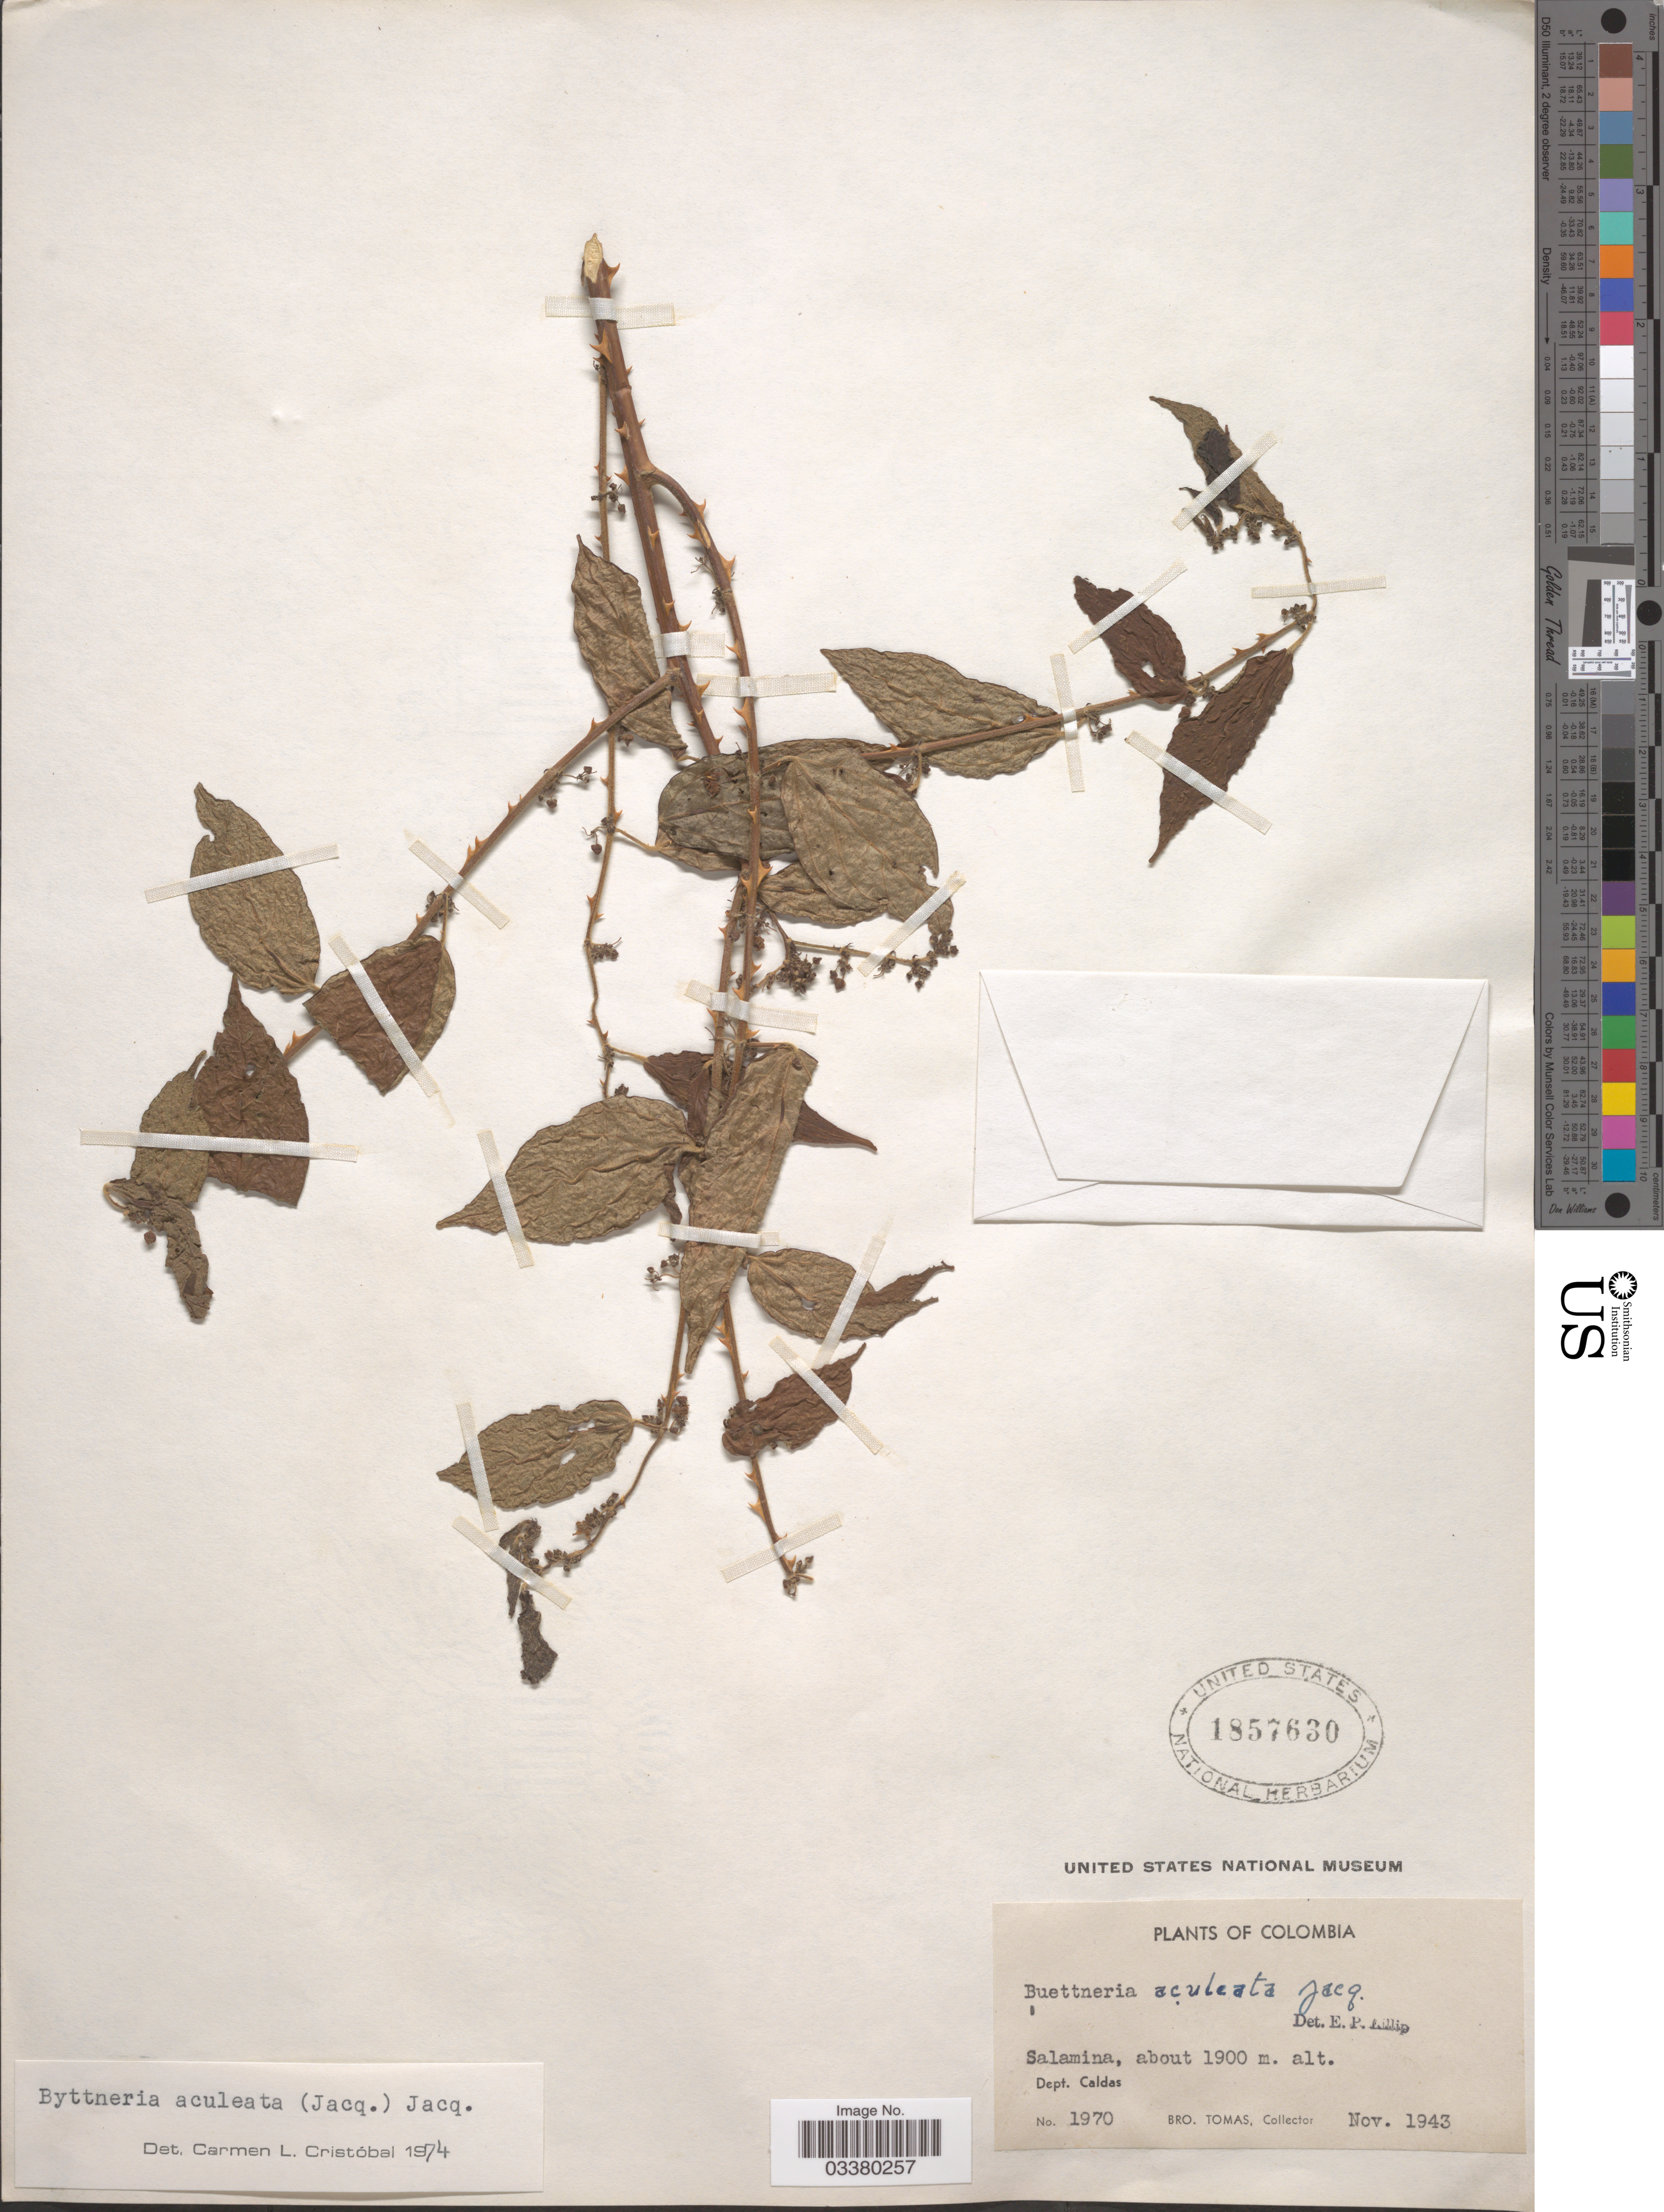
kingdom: Plantae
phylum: Tracheophyta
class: Magnoliopsida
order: Malvales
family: Malvaceae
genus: Byttneria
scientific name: Byttneria aculeata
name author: (Jacq.) Jacq.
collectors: Bro. A. Tomas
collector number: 1970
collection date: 1943-11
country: Colombia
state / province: Caldas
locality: Salamina. Dept. Caldas.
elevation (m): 1900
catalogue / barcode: US 1857630